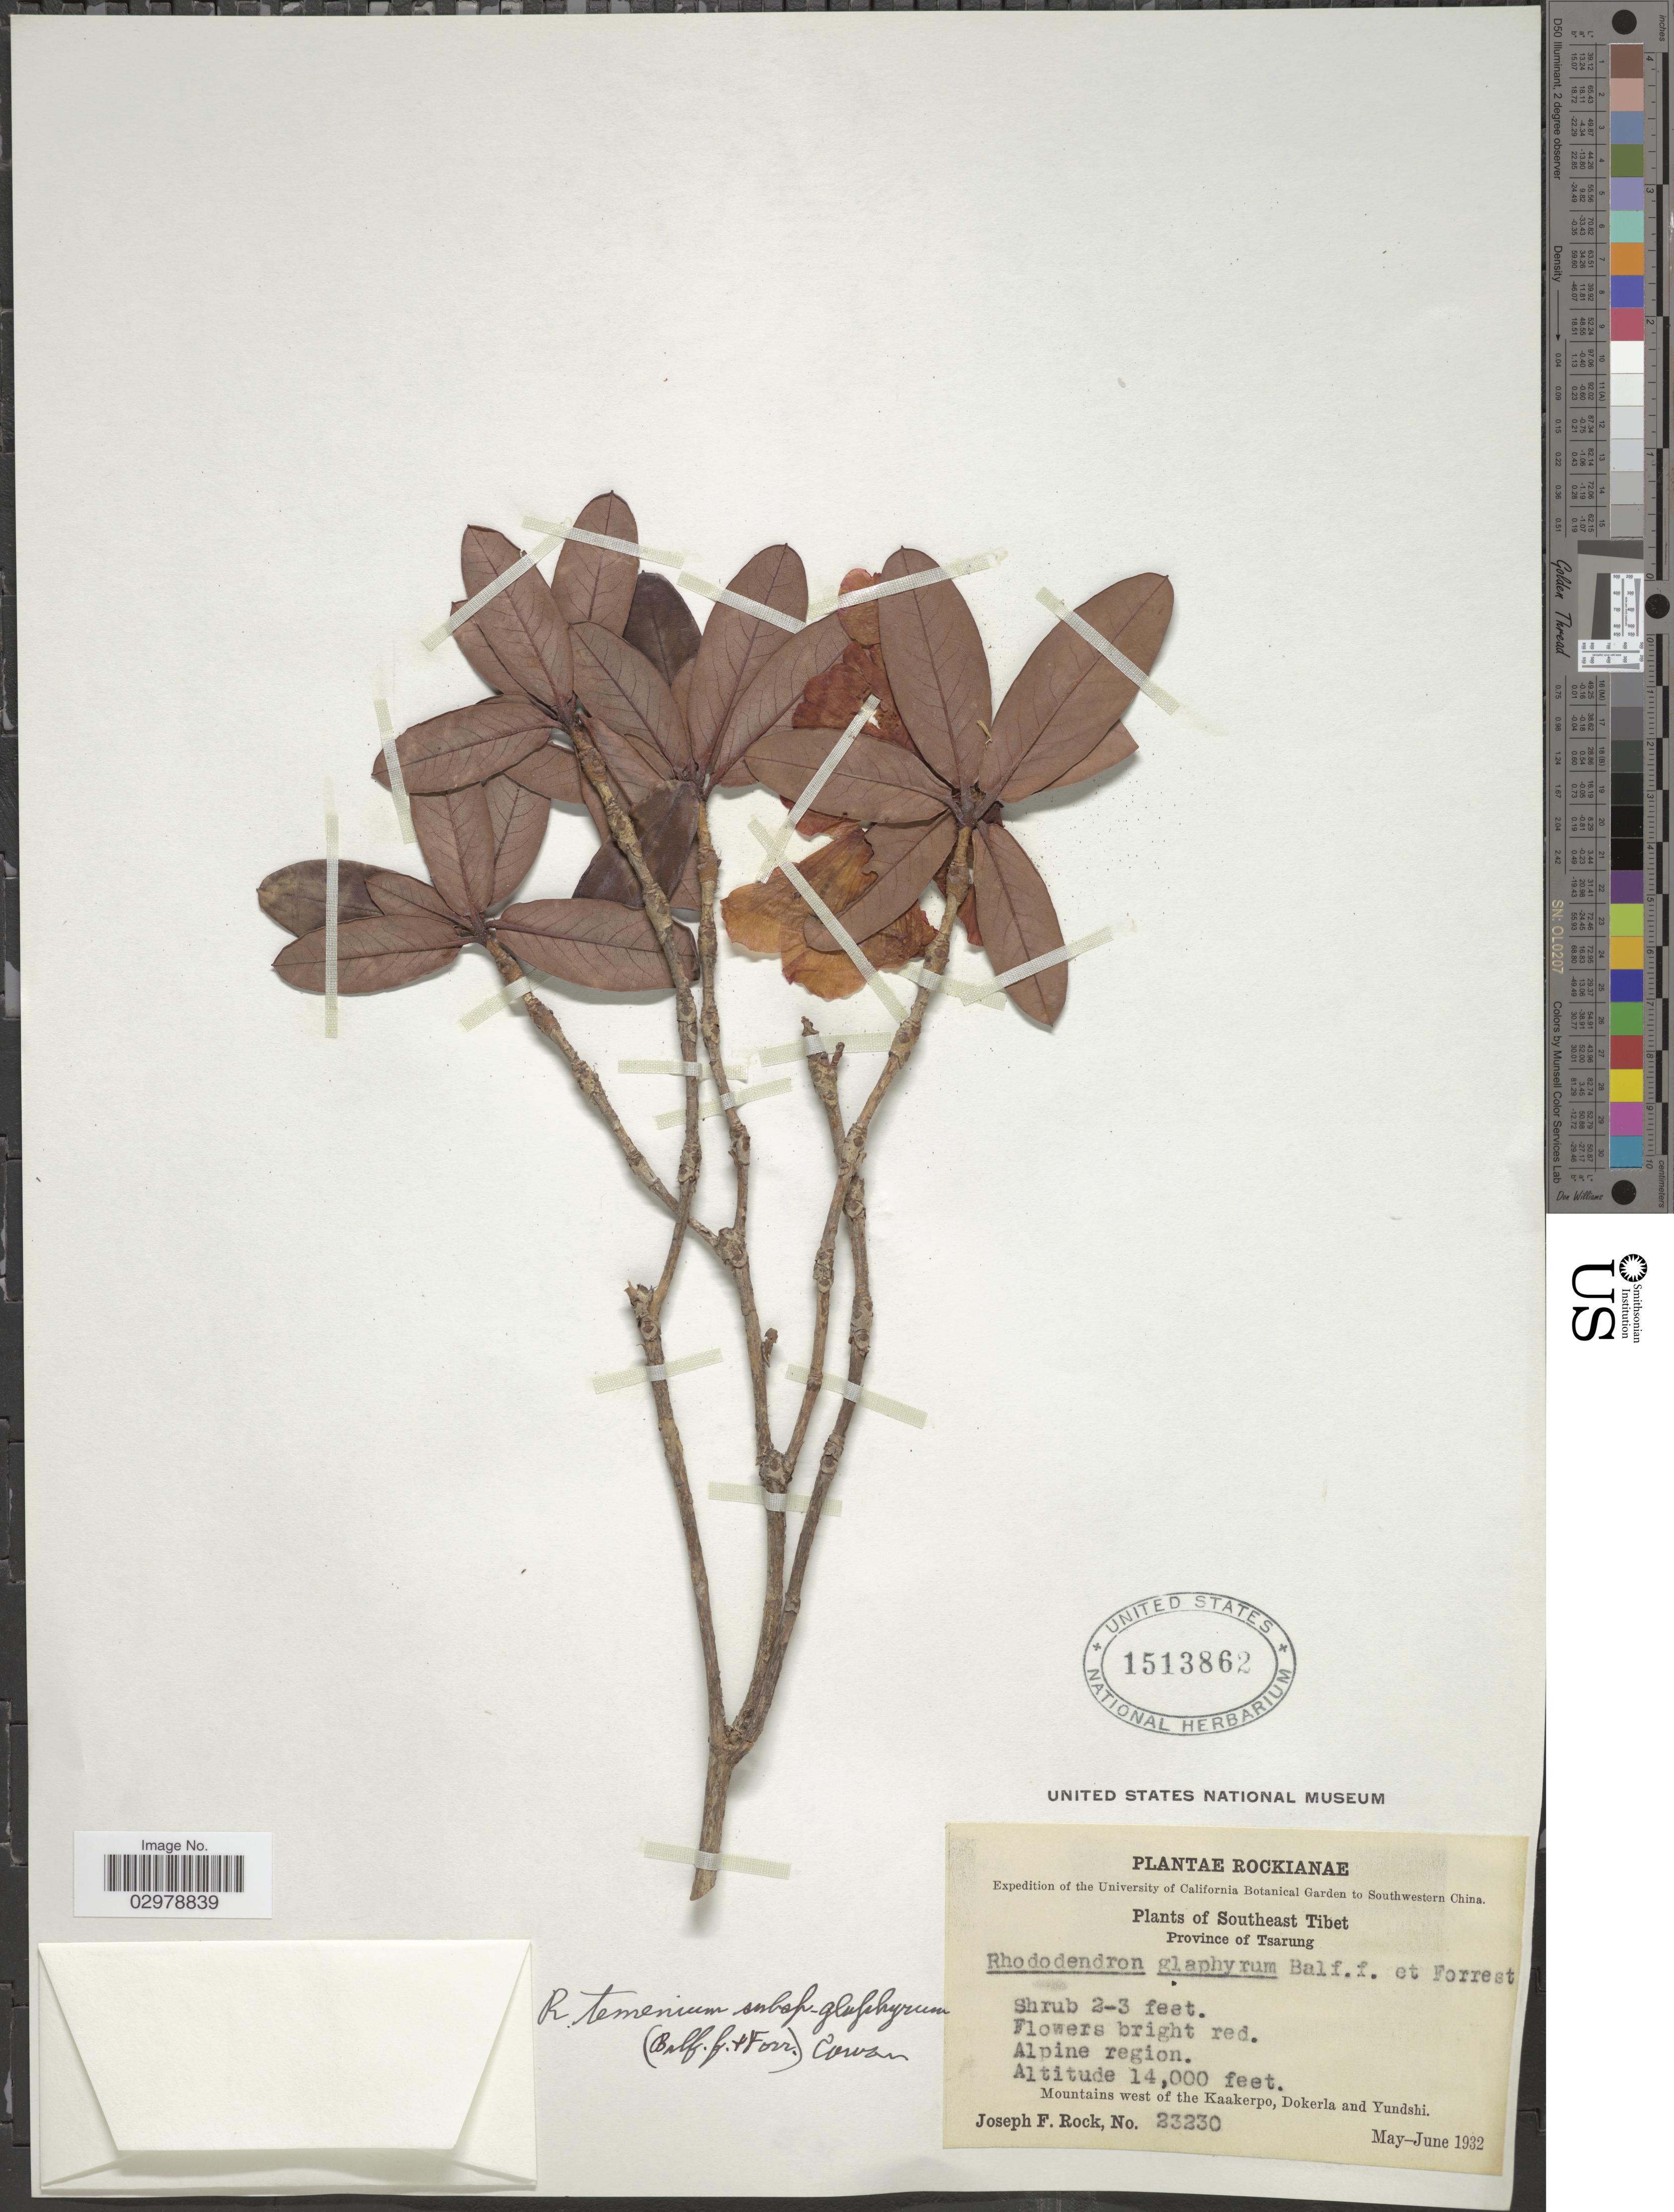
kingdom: Plantae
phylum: Tracheophyta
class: Magnoliopsida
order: Ericales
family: Ericaceae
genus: Rhododendron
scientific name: Rhododendron temenium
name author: Balf. f. & Forrest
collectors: J. F. Rock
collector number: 23230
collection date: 1932-05/1932-06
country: China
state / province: Xizang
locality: Southwestern China. Southeast Tibet. Province of Tsarung. Alpine region. Mountains west of the Kaakerpo, Dokerla and Yundshi.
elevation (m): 4267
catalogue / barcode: US 1513862